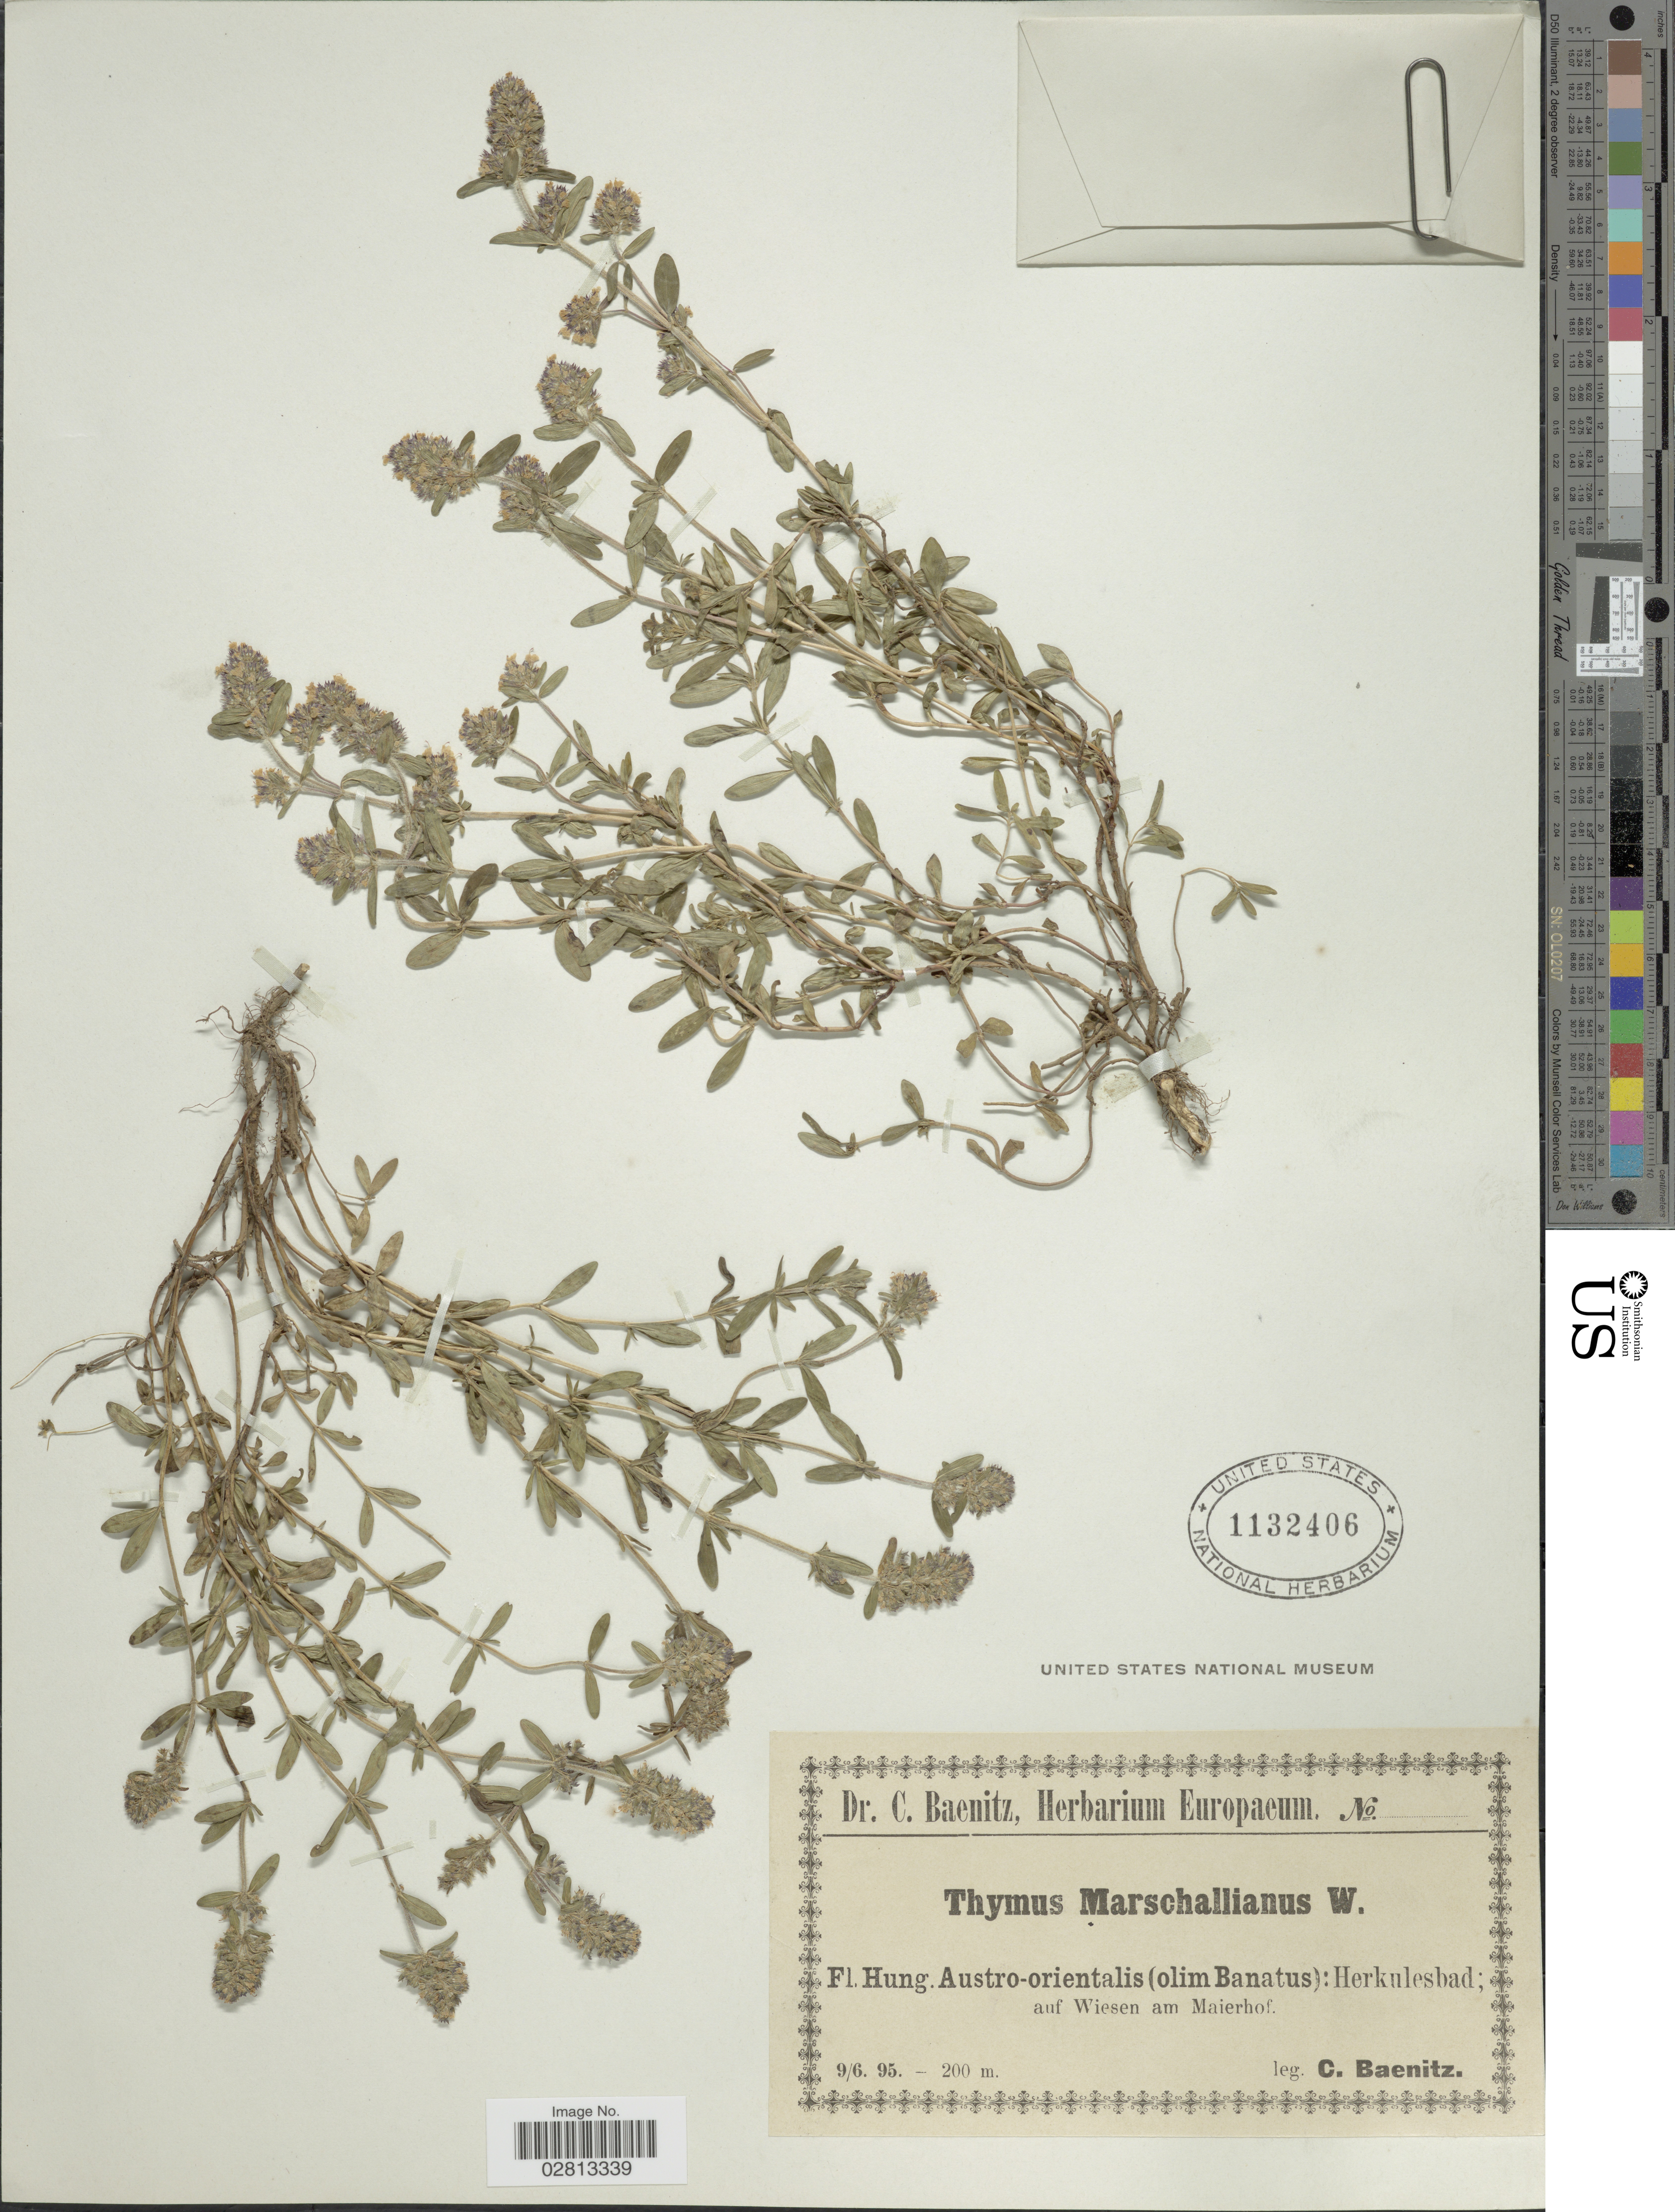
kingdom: Plantae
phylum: Tracheophyta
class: Magnoliopsida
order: Lamiales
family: Lamiaceae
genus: Thymus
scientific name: Thymus marschallianus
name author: Willd.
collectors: C. G. Baenitz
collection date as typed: Transcribed d/m/y: 9/6/95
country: Hungary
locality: Hung. Austro-orientalis (olim Banatus): Herkulesbad; auf Wiesen am Maierhof.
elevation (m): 200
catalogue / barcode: US 1132406